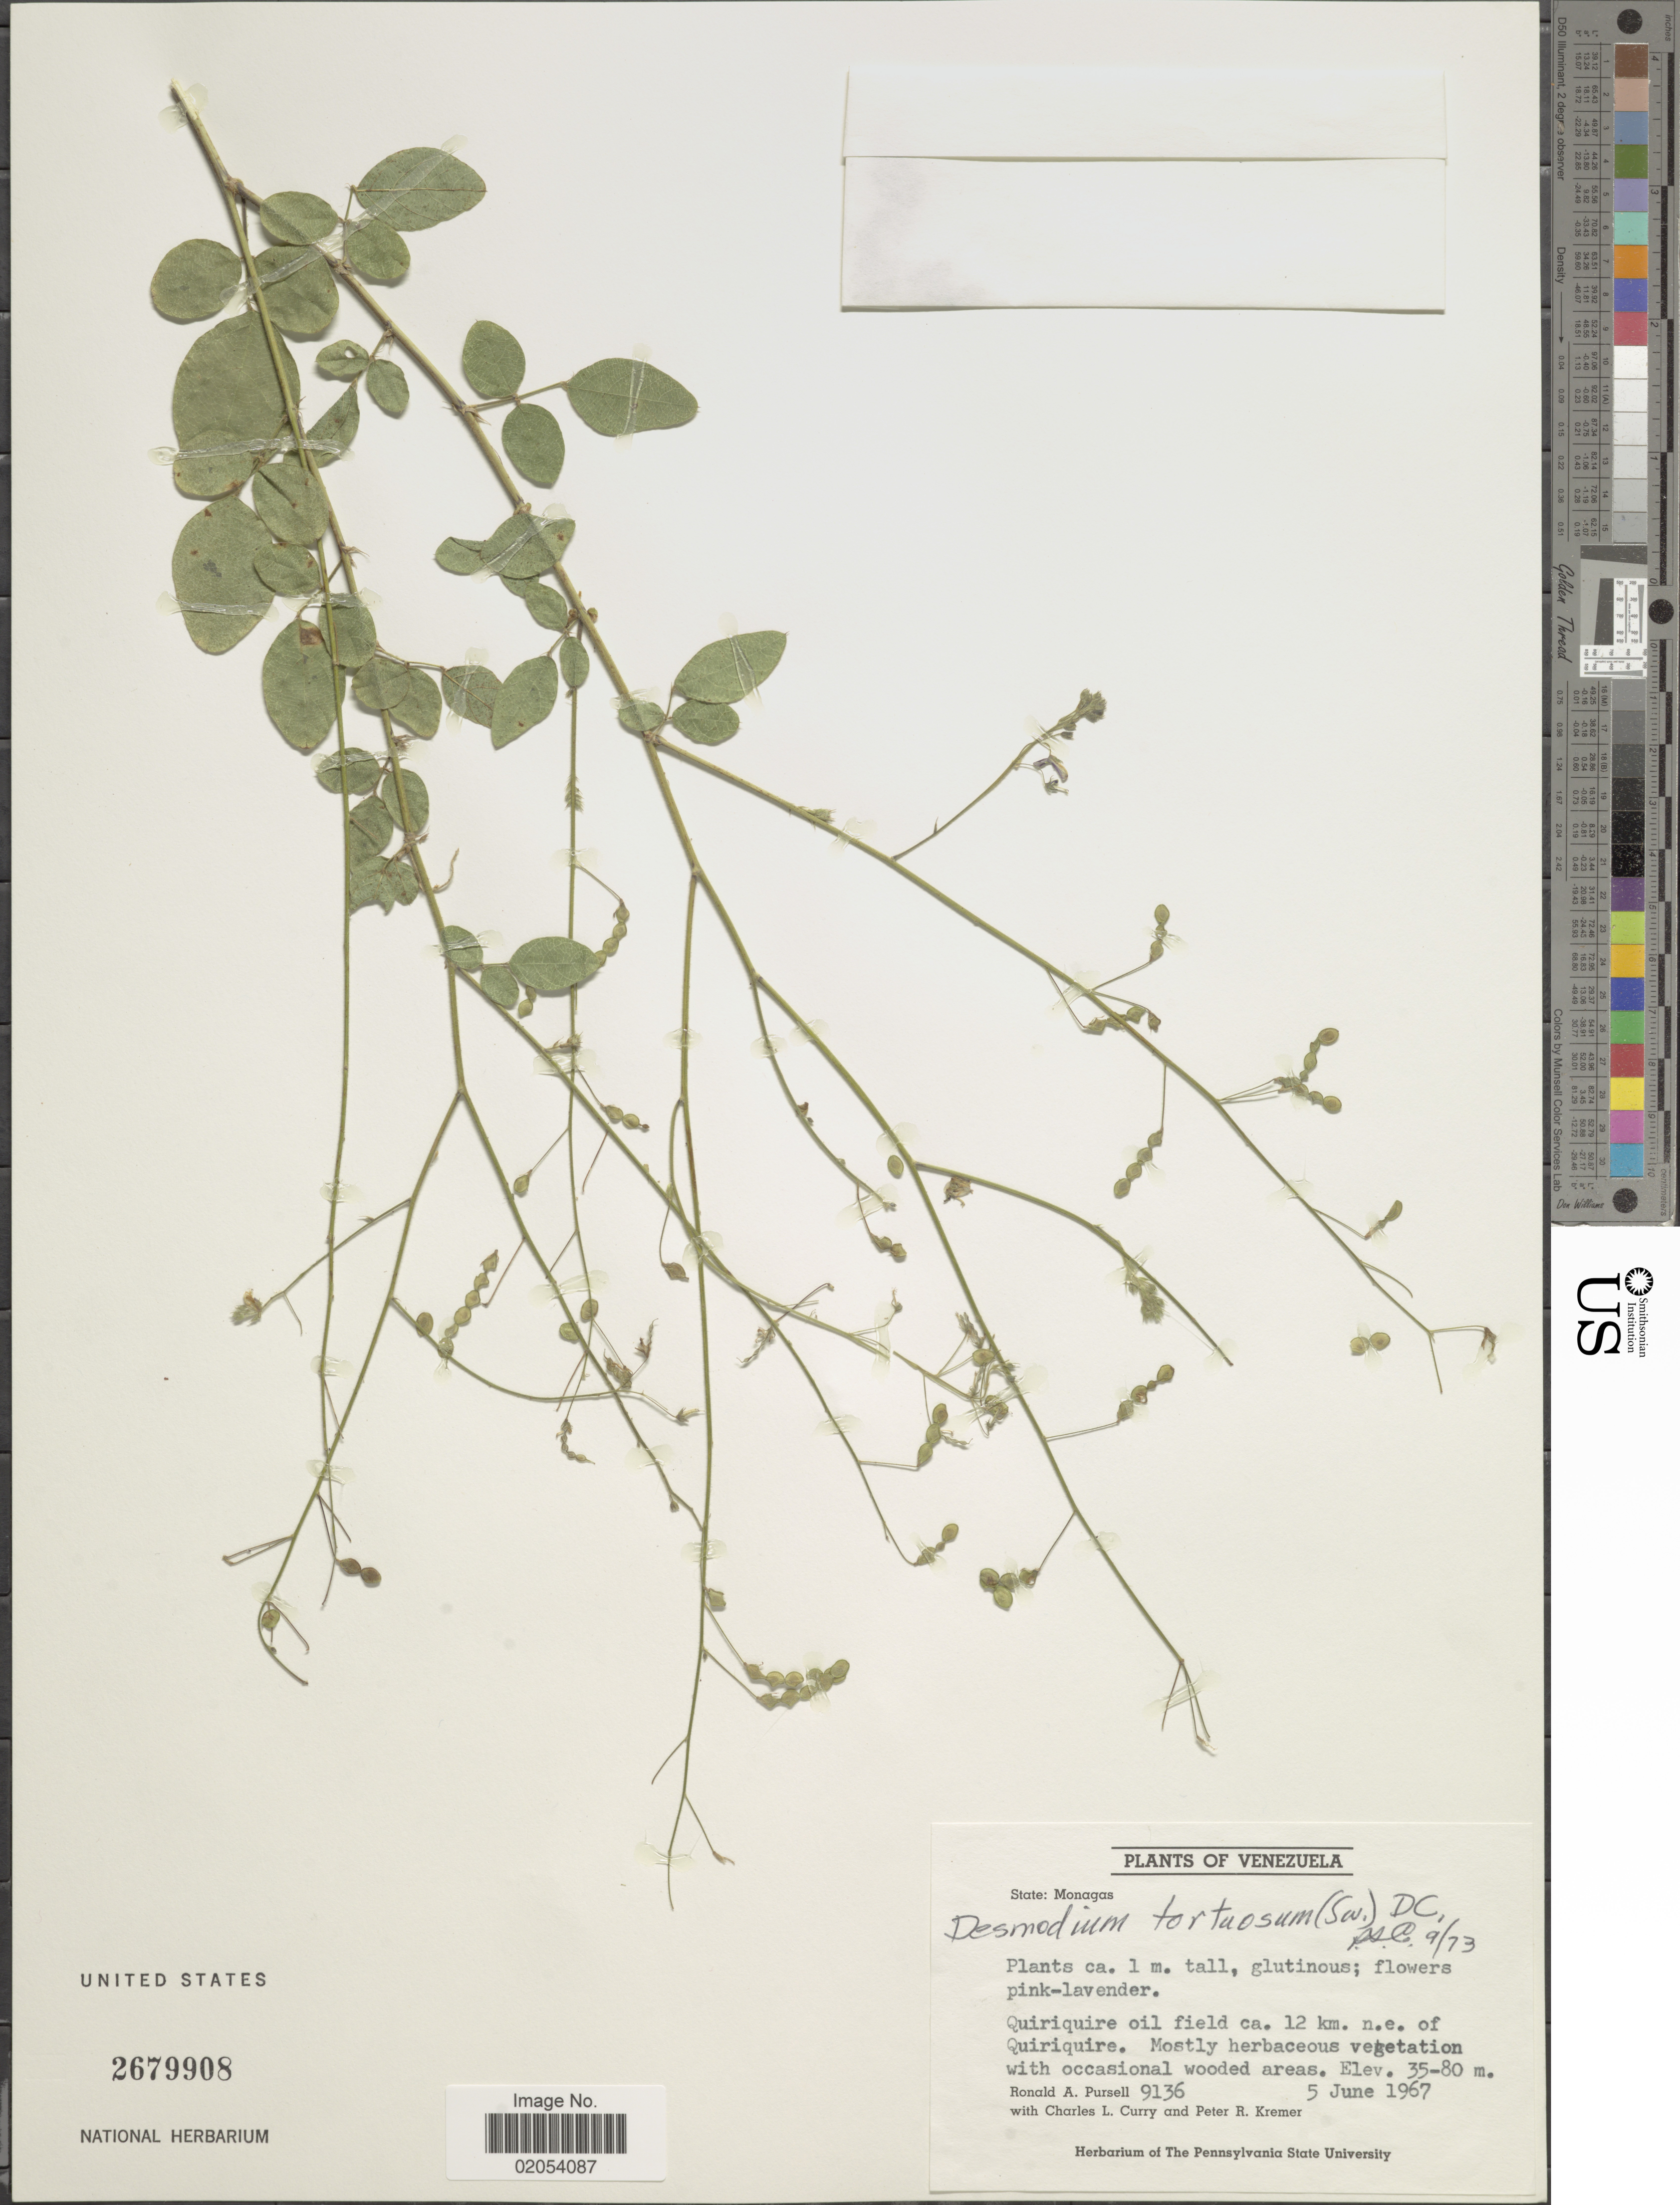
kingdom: Plantae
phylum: Tracheophyta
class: Magnoliopsida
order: Fabales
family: Fabaceae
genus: Desmodium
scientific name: Desmodium tortuosum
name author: (Sw.) DC.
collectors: R. A. Pursell, C. L. Curry & P. Kremer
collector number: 9136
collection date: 1967-06-05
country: Venezuela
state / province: Monagas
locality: Quiriquire oil field ca. 12 km n. e. of Qioroquire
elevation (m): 35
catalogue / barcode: US 2679908